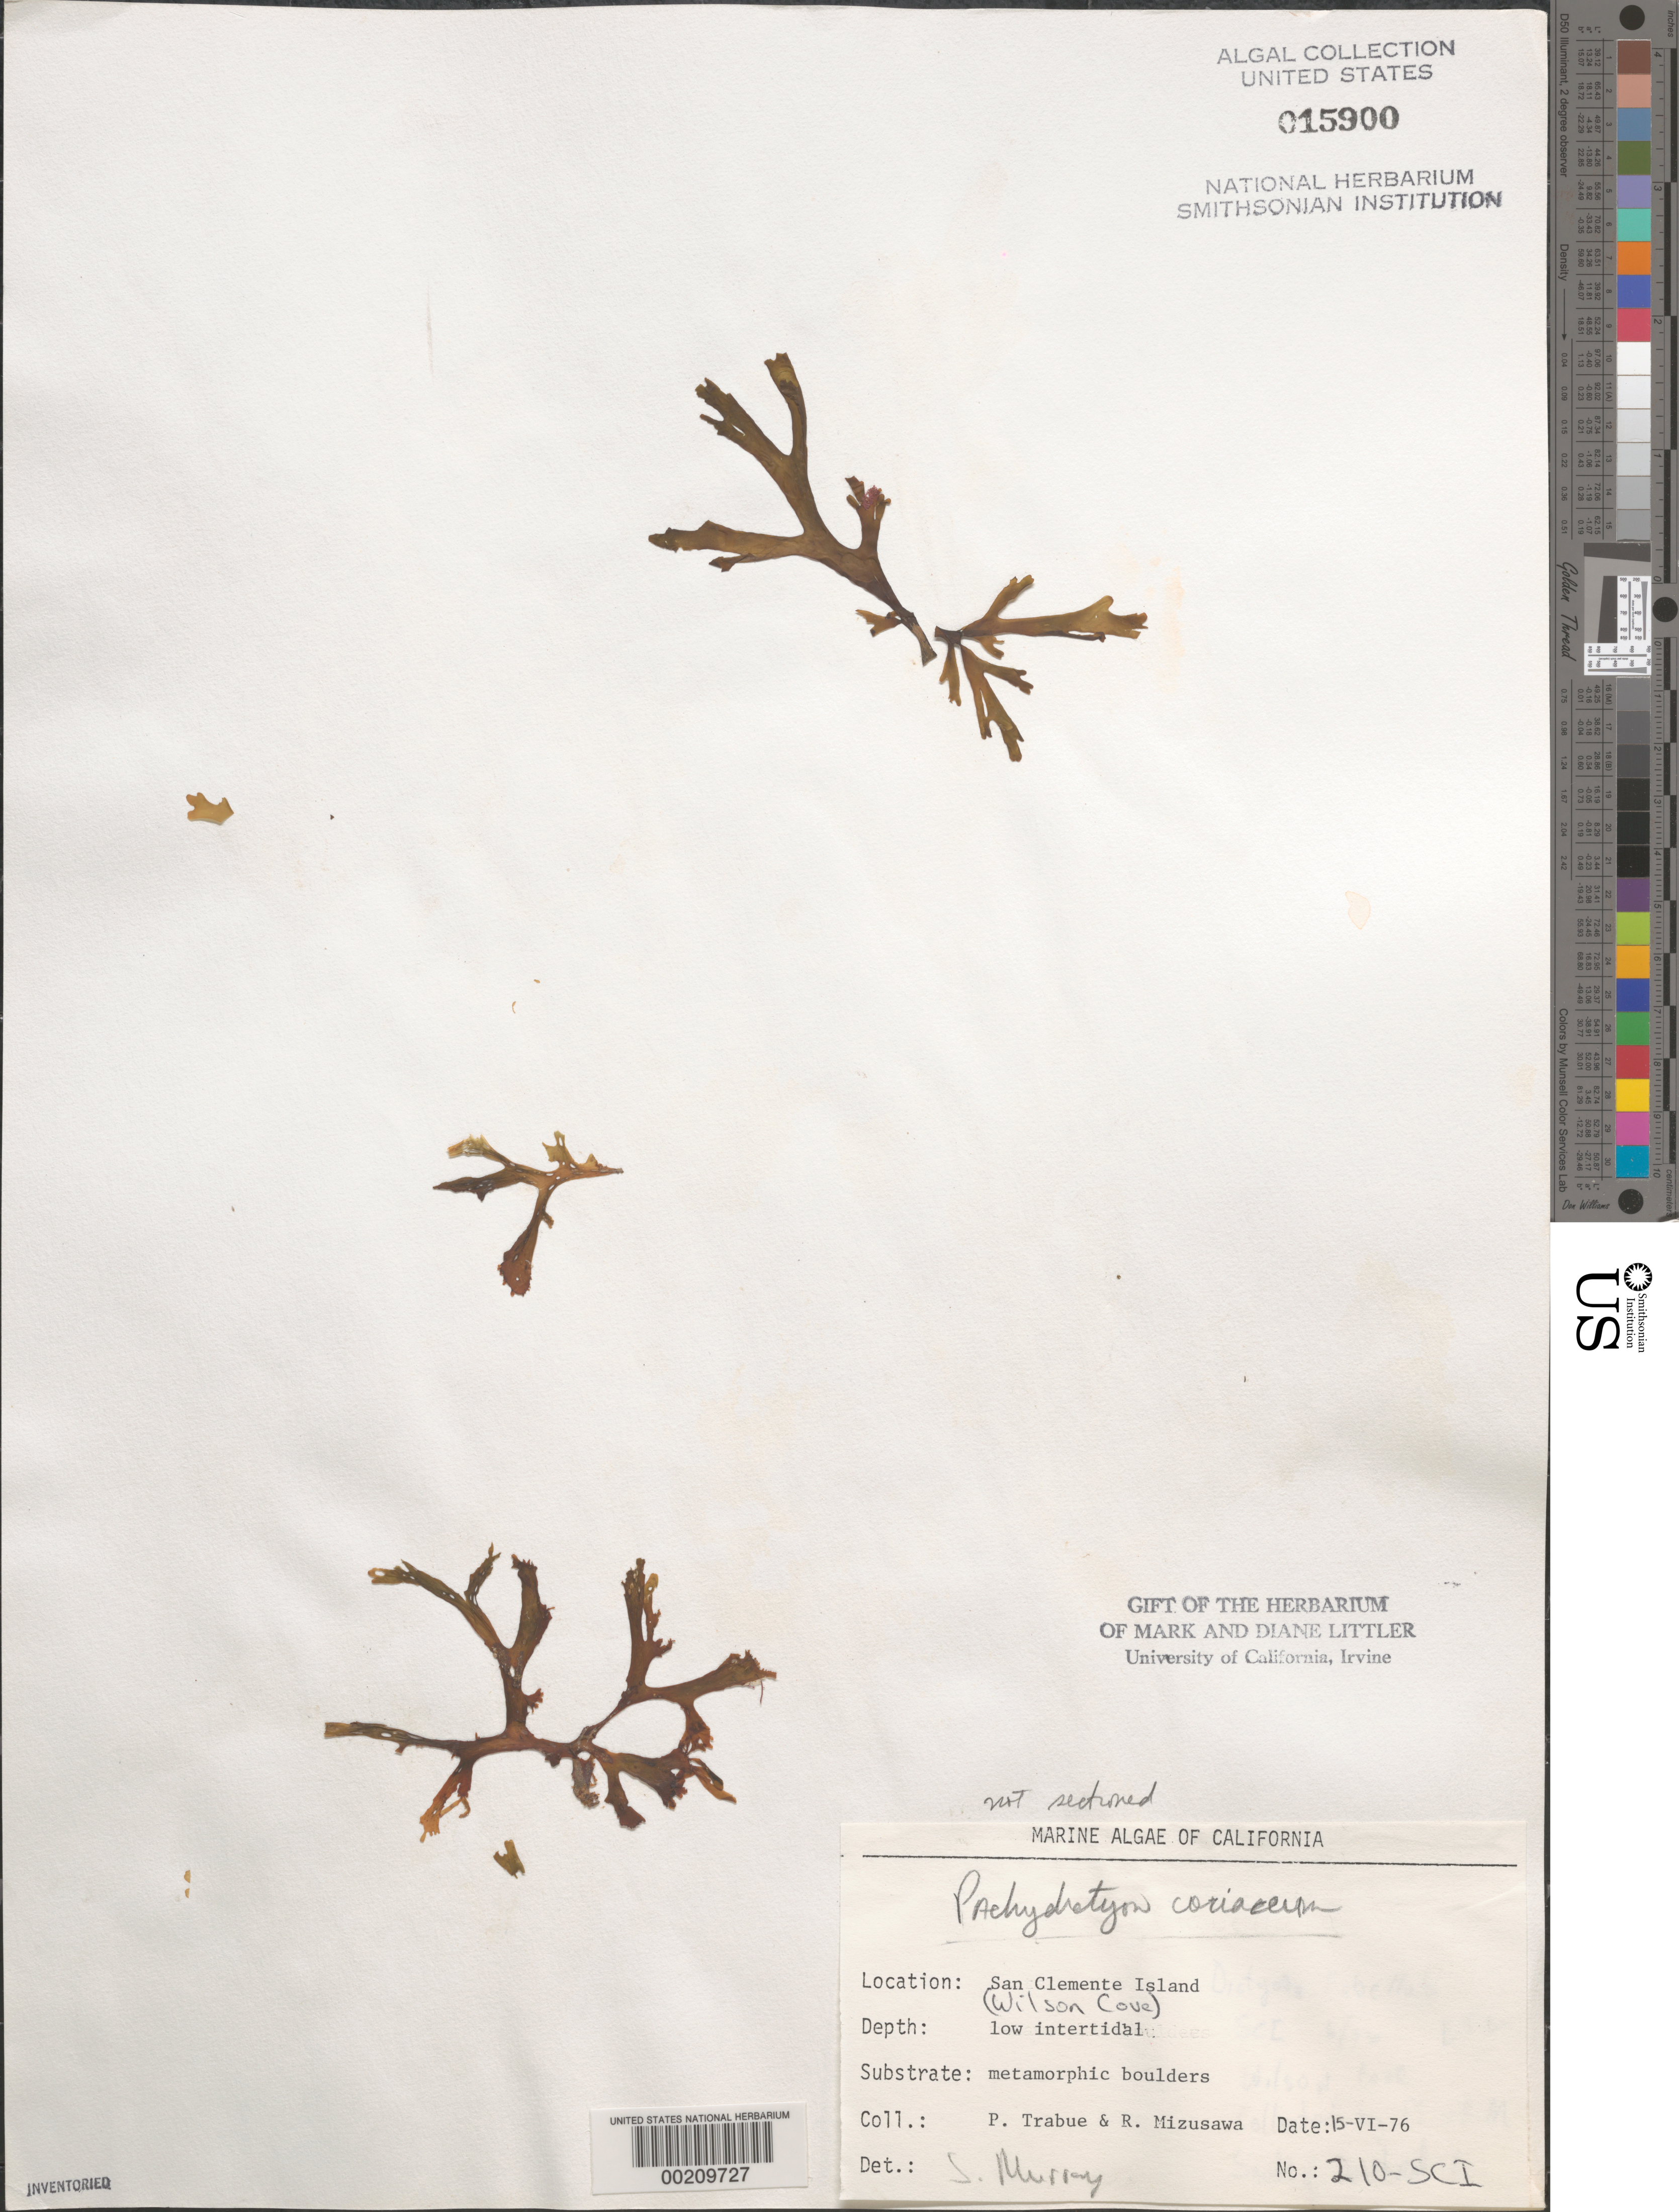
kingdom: Chromista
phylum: Ochrophyta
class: Phaeophyceae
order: Dictyotales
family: Dictyotaceae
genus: Pachydictyon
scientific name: Pachydictyon coriaceum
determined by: Murray, S. N.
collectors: P. J. Trabue & R. Mizusawa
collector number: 210-sci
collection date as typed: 15 Jun 1976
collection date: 1976-06-15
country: United States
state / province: California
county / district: Los Angeles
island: San Clemente Island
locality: Wilson Cove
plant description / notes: BLM-SOCALBIGHT Rocky Intertidal Survey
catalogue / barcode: US 15900